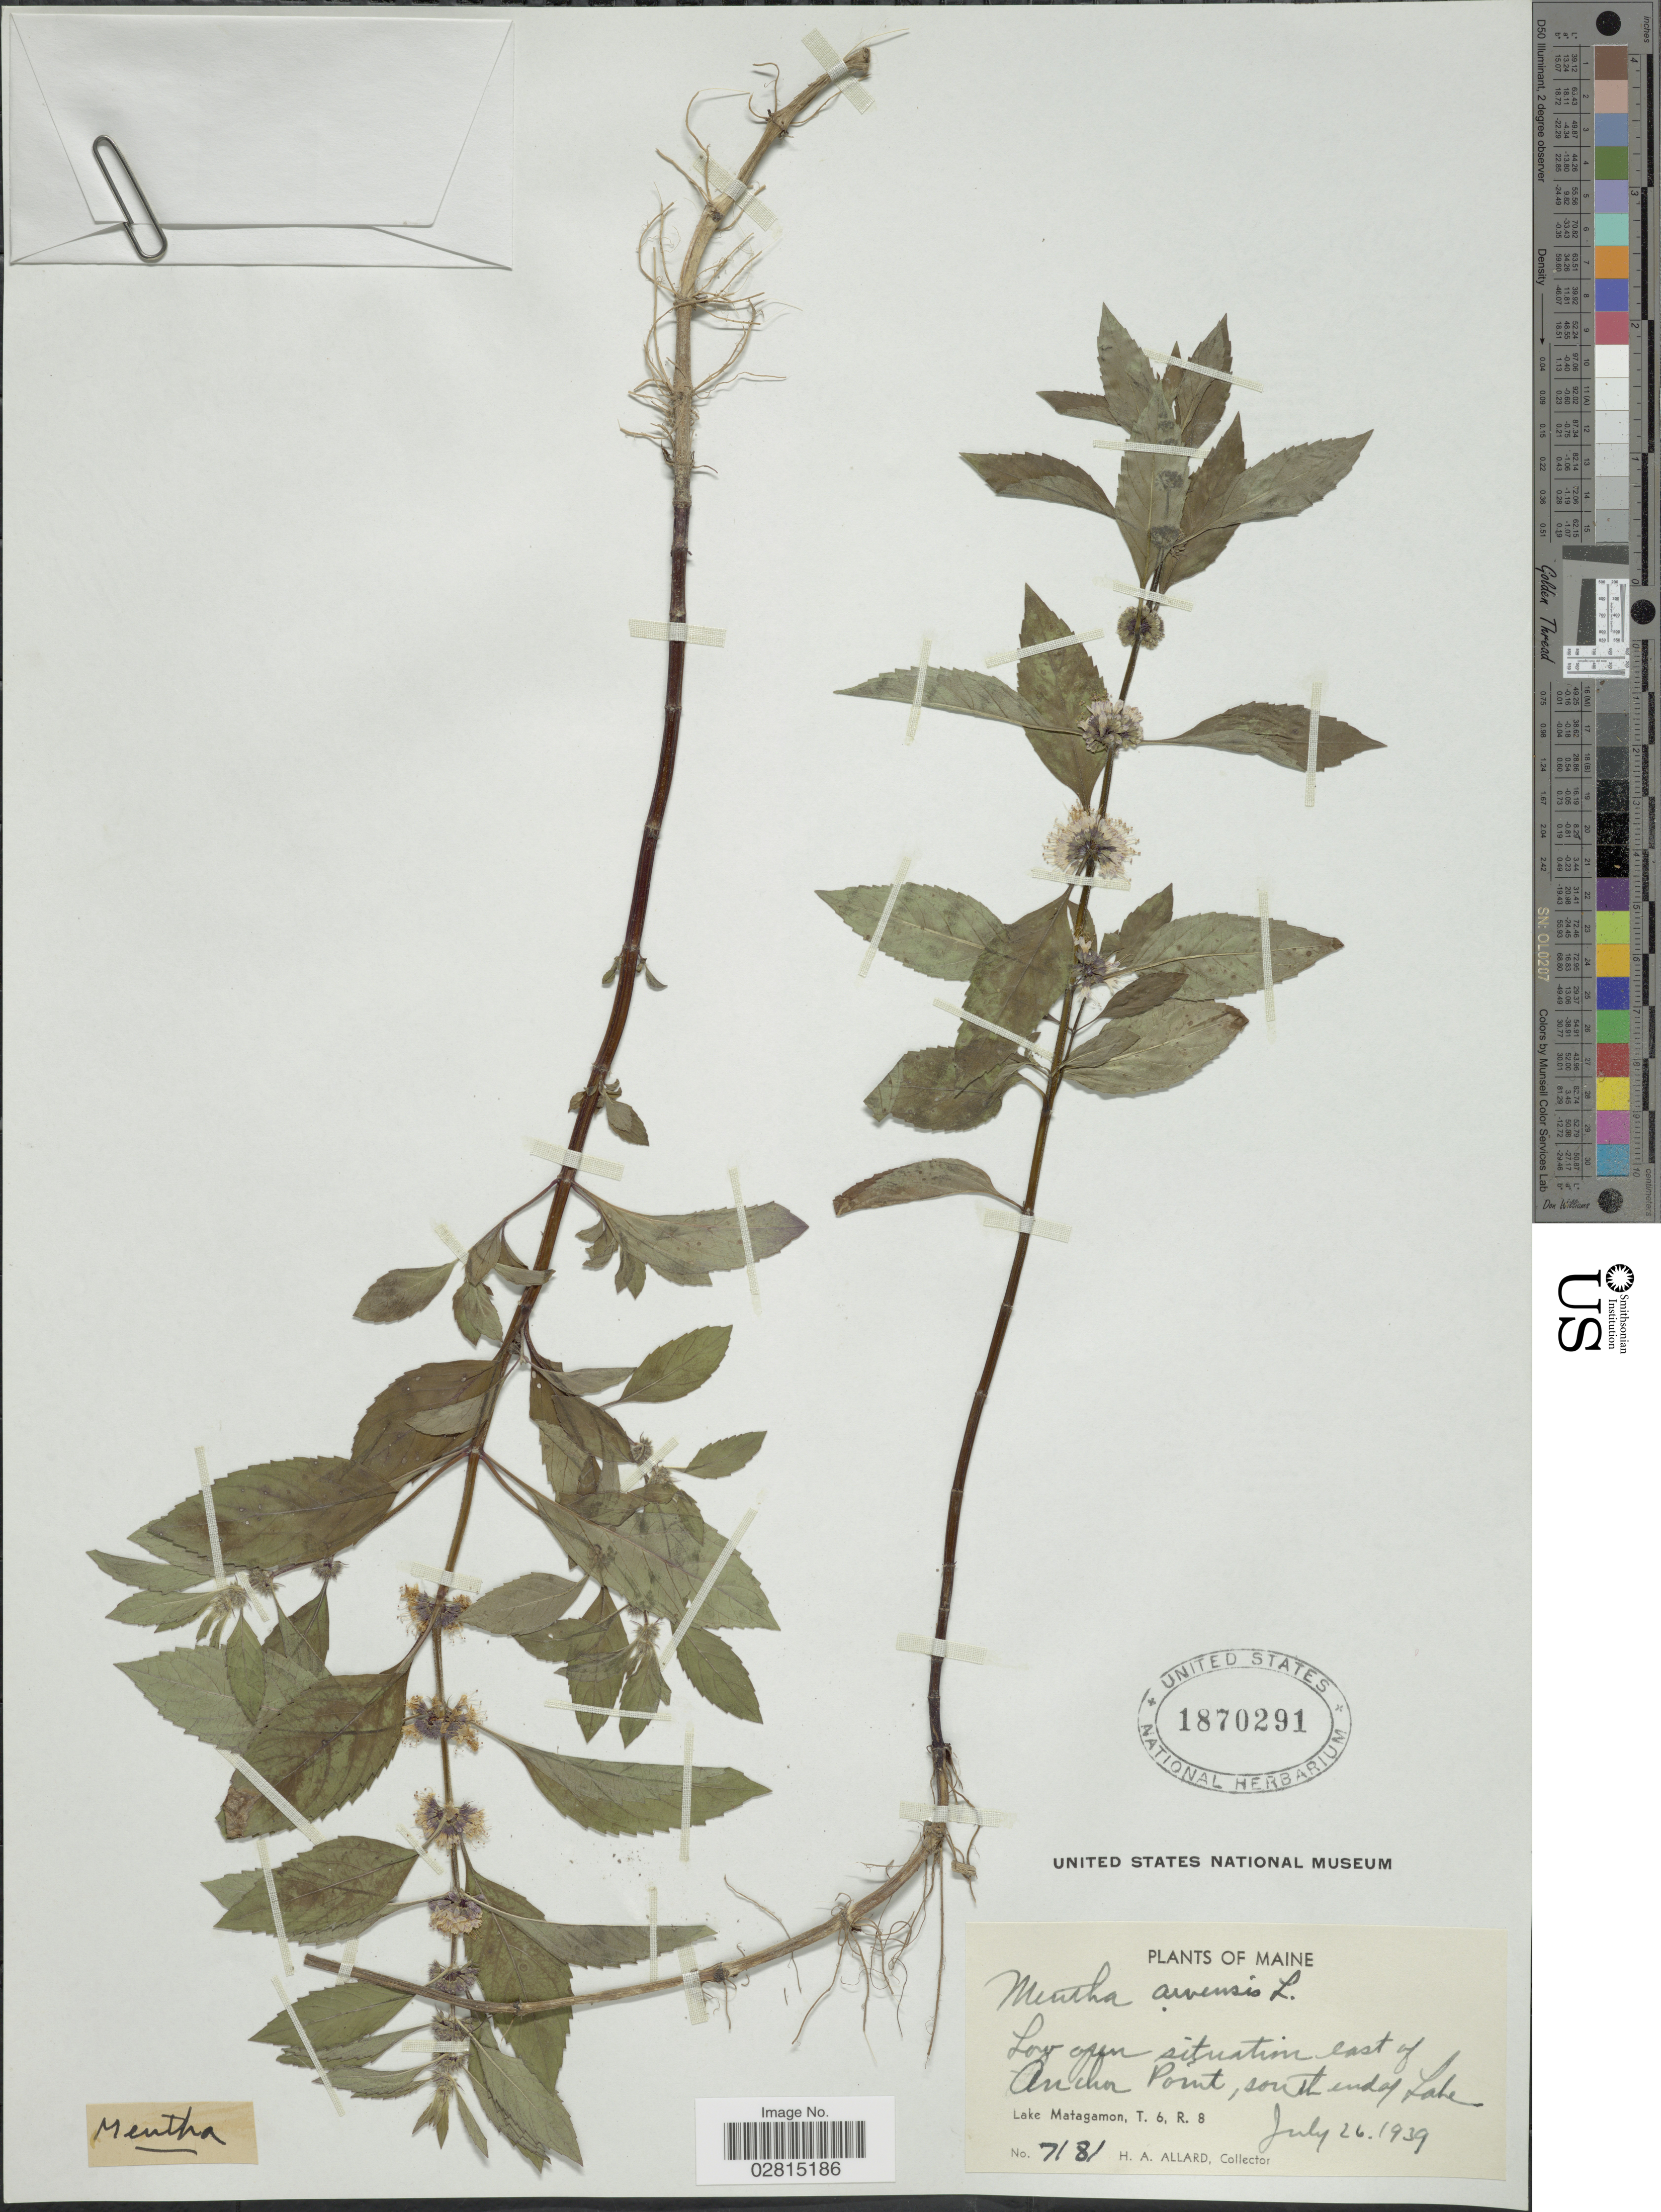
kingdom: Plantae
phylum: Tracheophyta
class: Magnoliopsida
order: Lamiales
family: Lamiaceae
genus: Mentha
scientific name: Mentha arvensis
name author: L.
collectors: H. A. Allard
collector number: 7181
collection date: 1939-07-26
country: United States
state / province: Maine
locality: East of Anchor Point, south end of Lake, Lake Matagamon, T6, R8.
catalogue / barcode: US 1870291